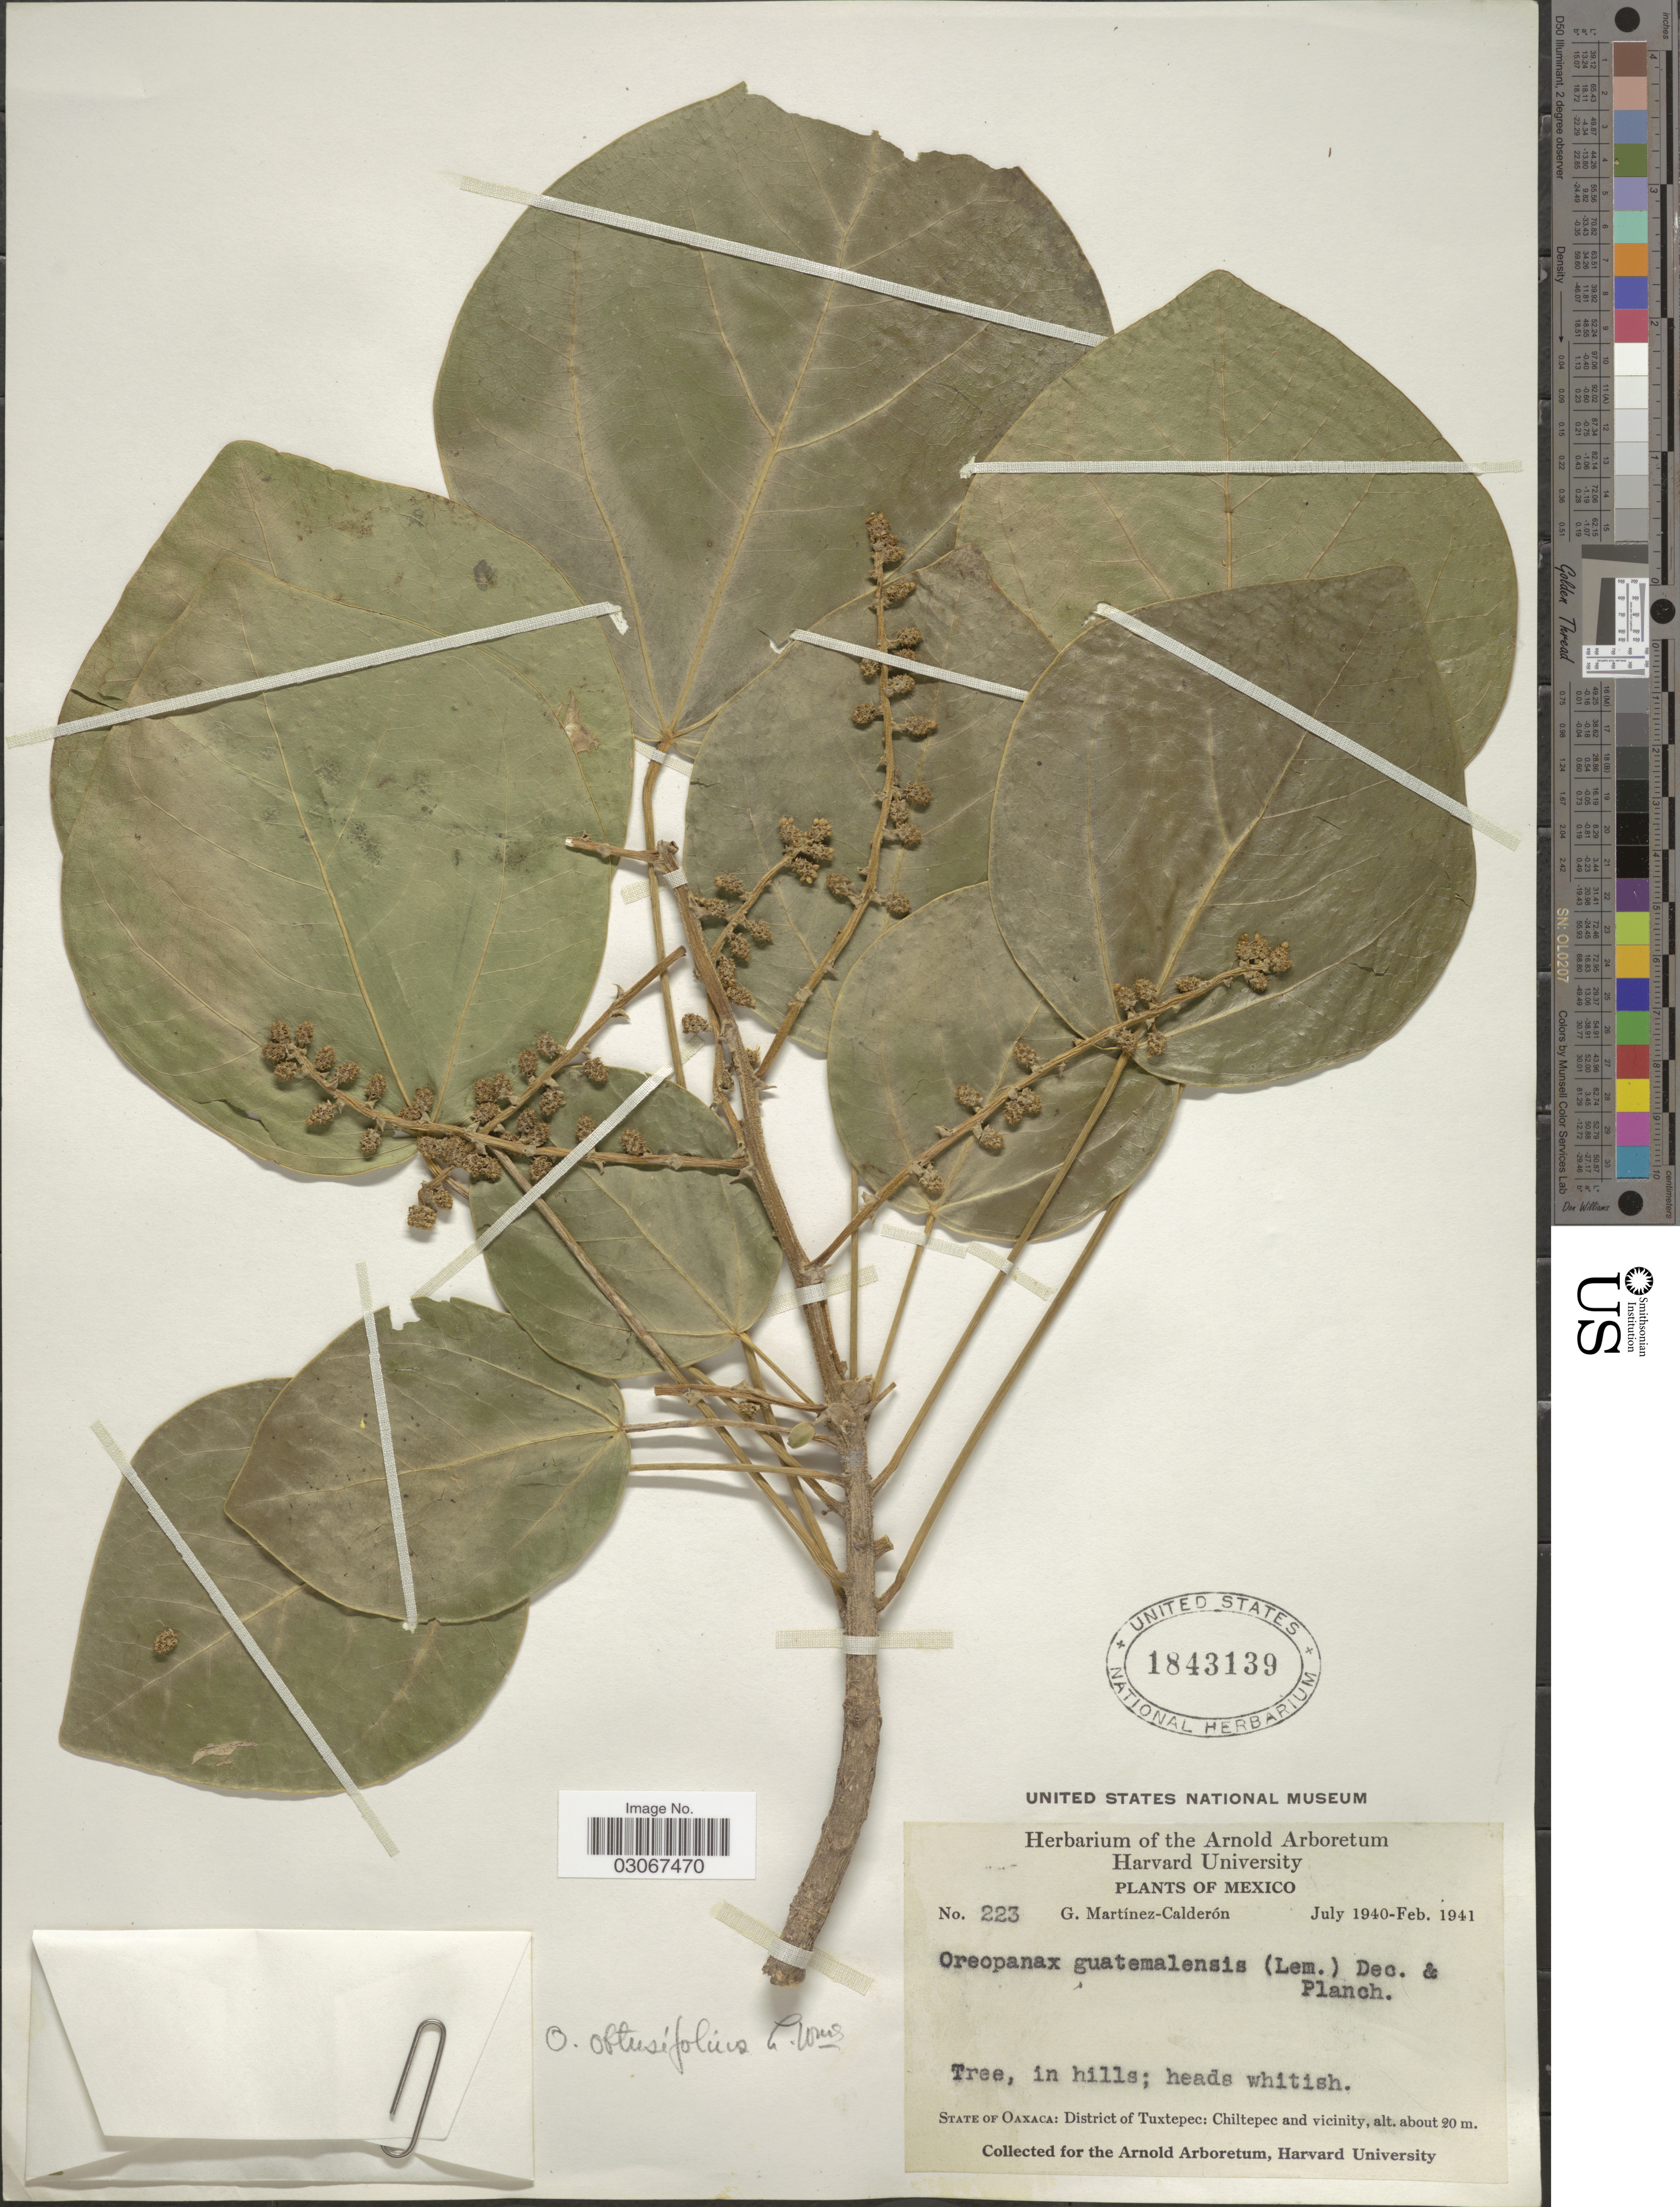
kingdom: Plantae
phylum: Tracheophyta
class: Magnoliopsida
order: Apiales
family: Araliaceae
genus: Oreopanax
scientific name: Oreopanax obtusifolius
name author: L.O. Williams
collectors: G. Martínez Calderón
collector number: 223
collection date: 1940-07/1941-02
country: Mexico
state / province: Oaxaca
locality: District of Tuxtepec: Chiltepec and vicinity.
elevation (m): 20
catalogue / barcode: US 1843139